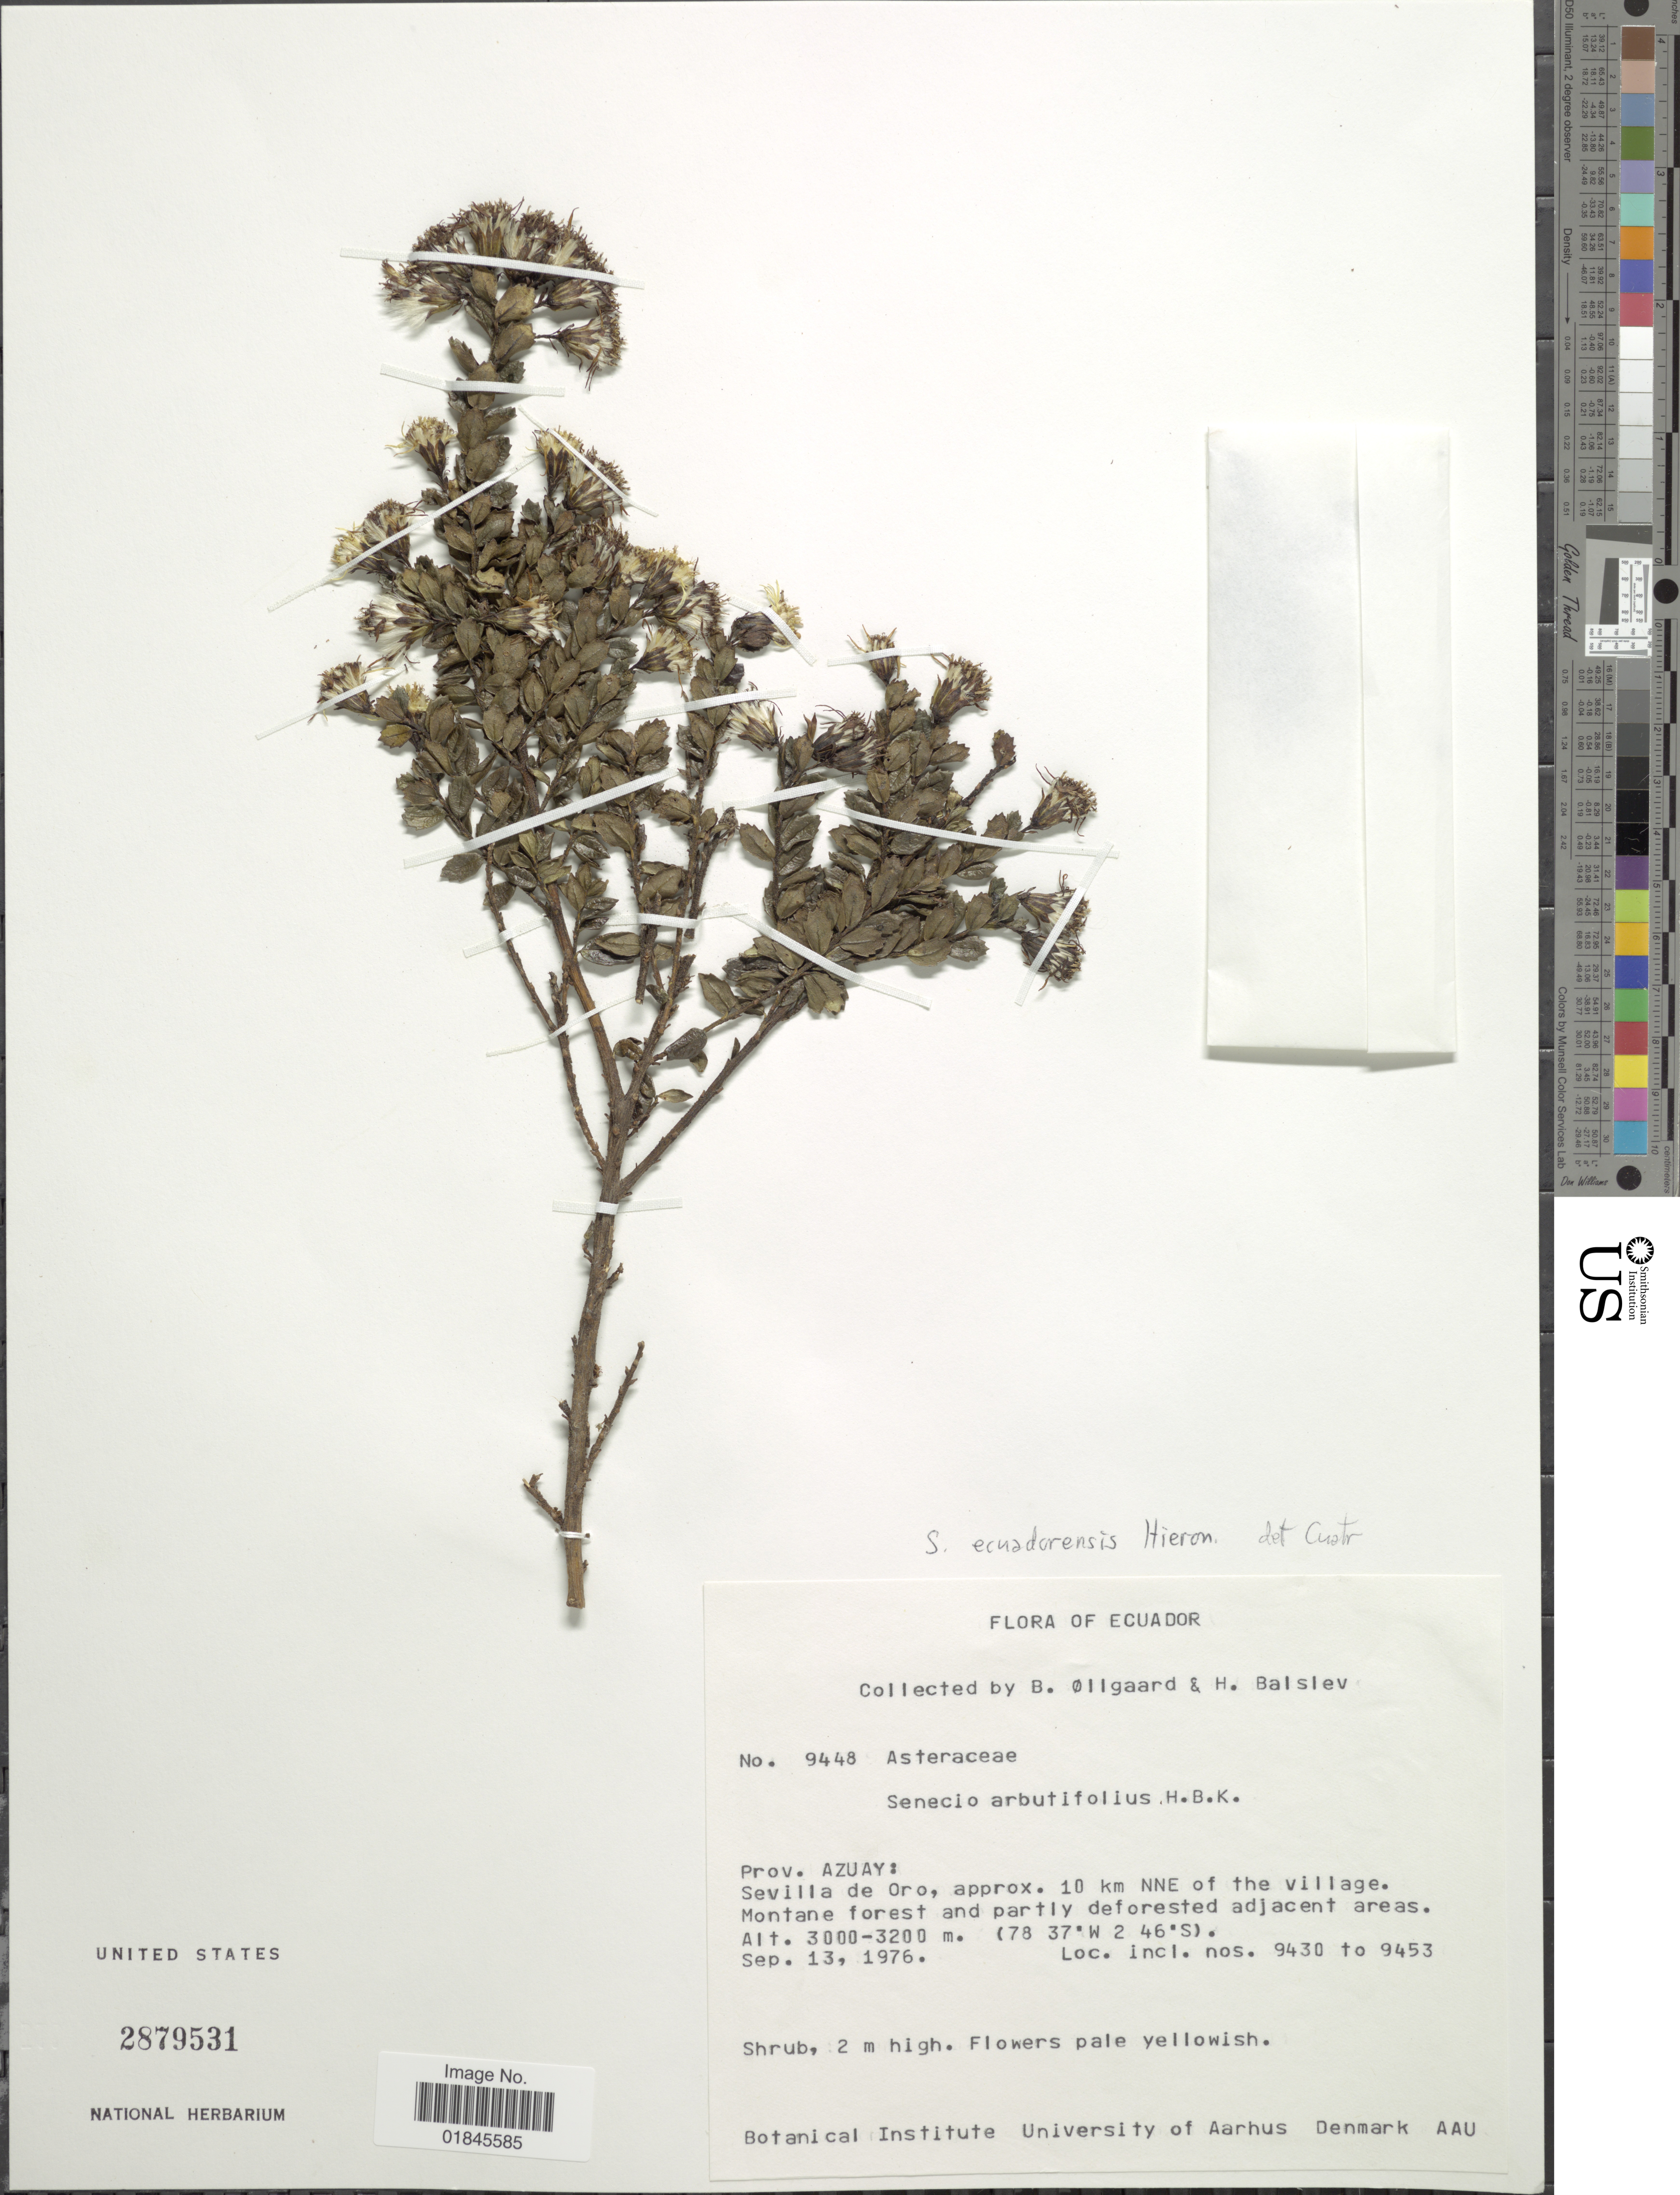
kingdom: Plantae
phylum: Tracheophyta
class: Magnoliopsida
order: Asterales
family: Asteraceae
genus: Pentacalia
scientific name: Pentacalia myrsinites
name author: (Turcz.) Cuatrec.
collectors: B. Øllgaard & H. Balslev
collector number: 9448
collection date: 1976-09-13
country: Ecuador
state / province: Azuay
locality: Prov. Azuay: Sevilla de Oro, approx. 10 km NNE of the village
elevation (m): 3000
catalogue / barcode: US 2879531